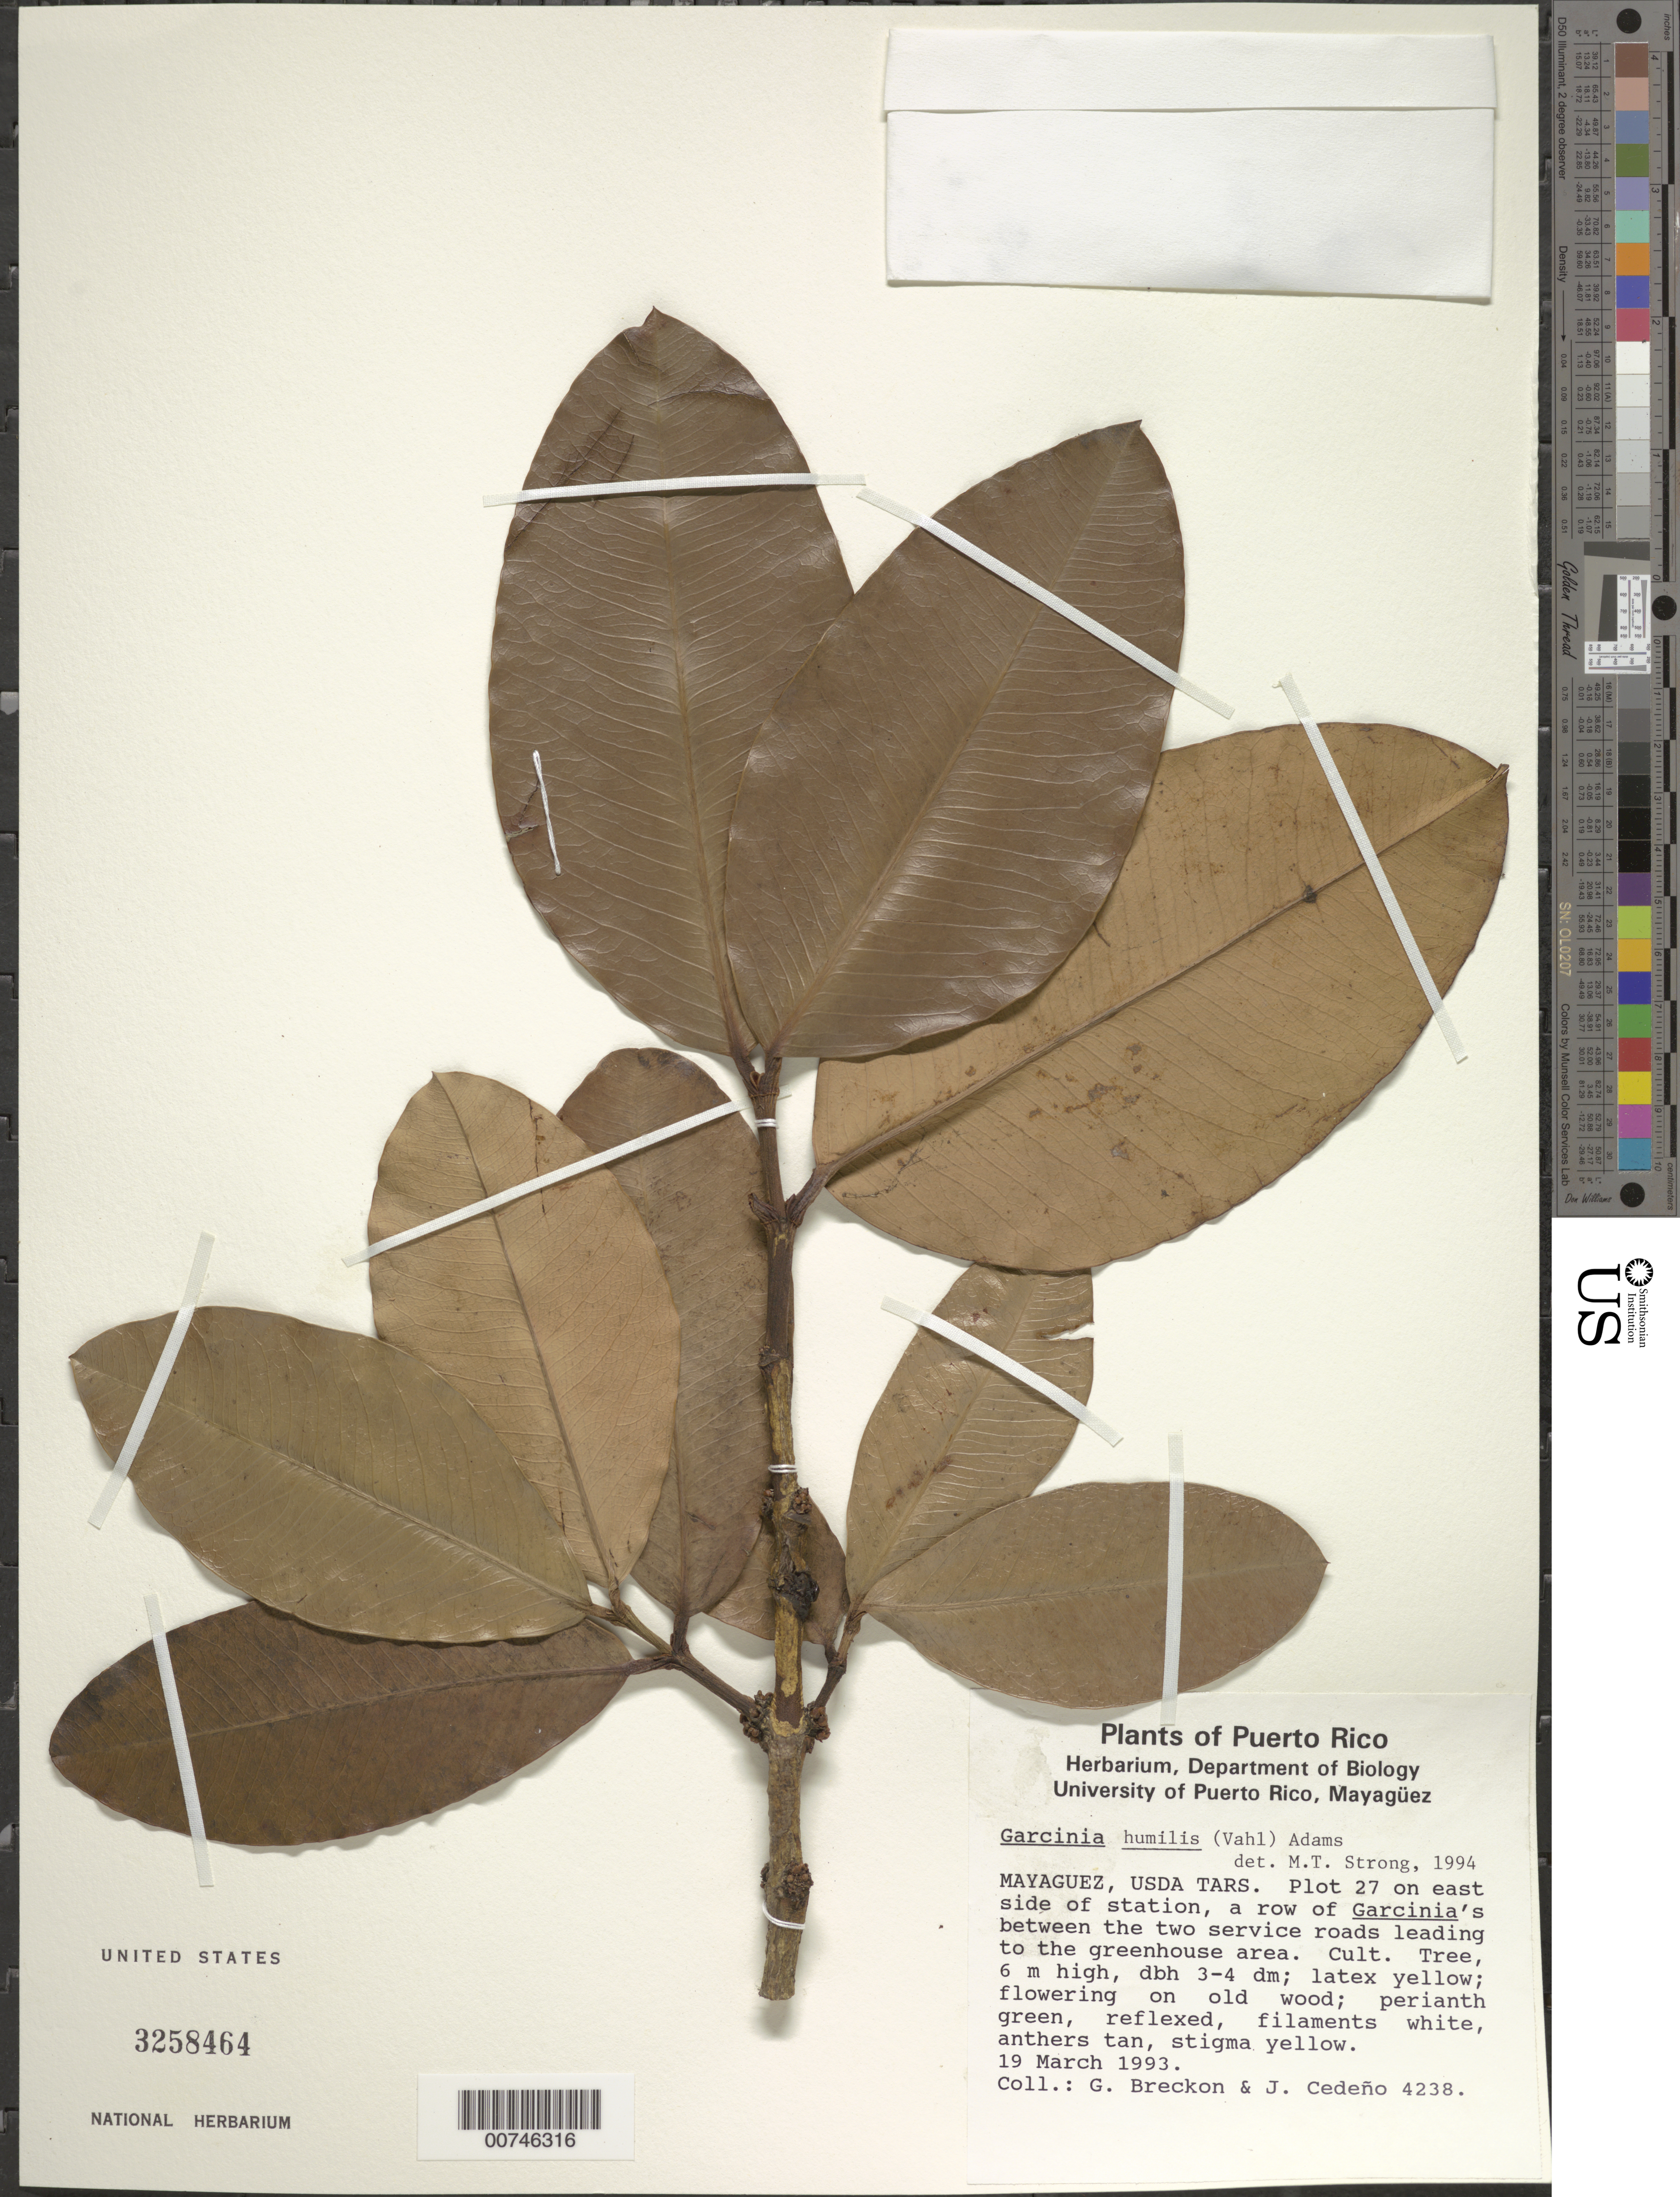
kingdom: Plantae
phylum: Tracheophyta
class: Magnoliopsida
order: Malpighiales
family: Clusiaceae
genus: Garcinia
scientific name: Garcinia humilis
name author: (Vahl) C.D. Adams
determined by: Strong, M. T., (US), Smithsonian Institution - National Museum of Natural History (UNITED STATES)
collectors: G. J. Breckon & J. Cedeño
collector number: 4238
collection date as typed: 19 Mar 1993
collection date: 1993-03-19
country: Puerto Rico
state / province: Mayagüez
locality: Plot 27 on east side of station, a row of Garcinia's between the two service roads leading to the greehouse area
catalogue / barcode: US 3258464